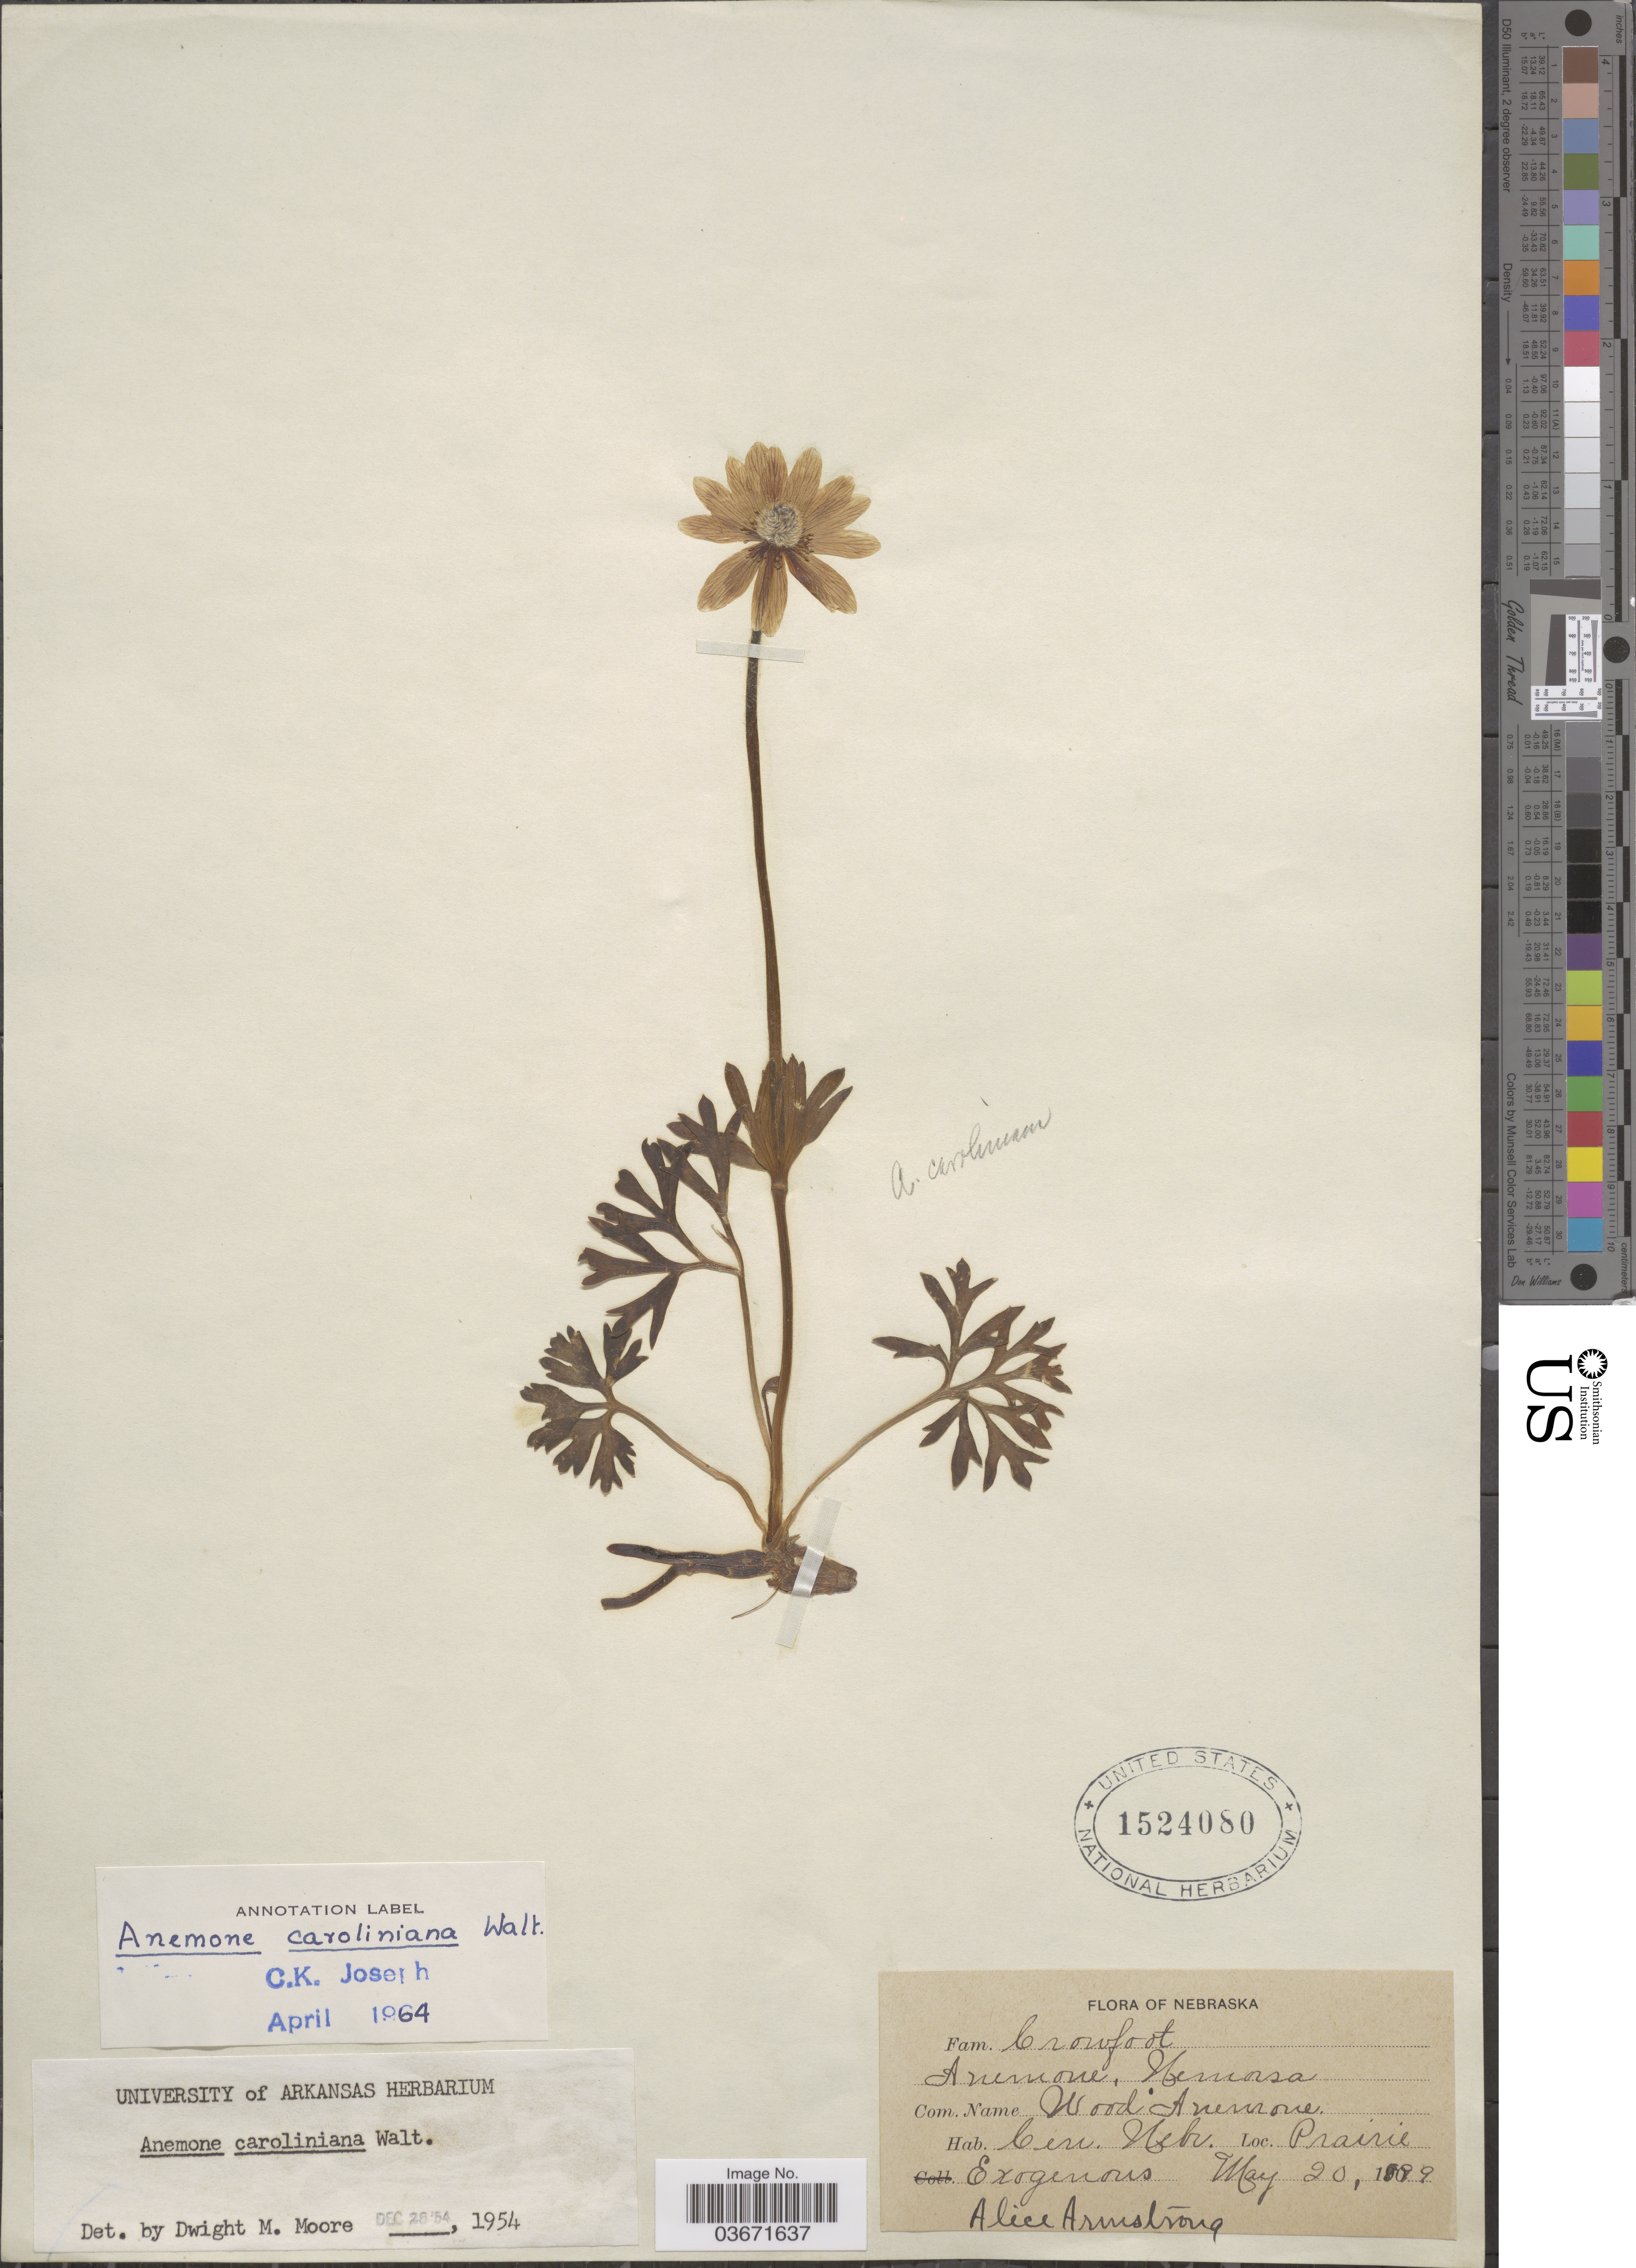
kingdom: Plantae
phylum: Tracheophyta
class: Magnoliopsida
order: Ranunculales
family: Ranunculaceae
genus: Anemone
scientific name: Anemone caroliniana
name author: Walter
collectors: A. Armstrong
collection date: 1899-05-20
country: United States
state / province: Nebraska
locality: Cen. Nebr. Prairie.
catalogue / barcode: US 1524080